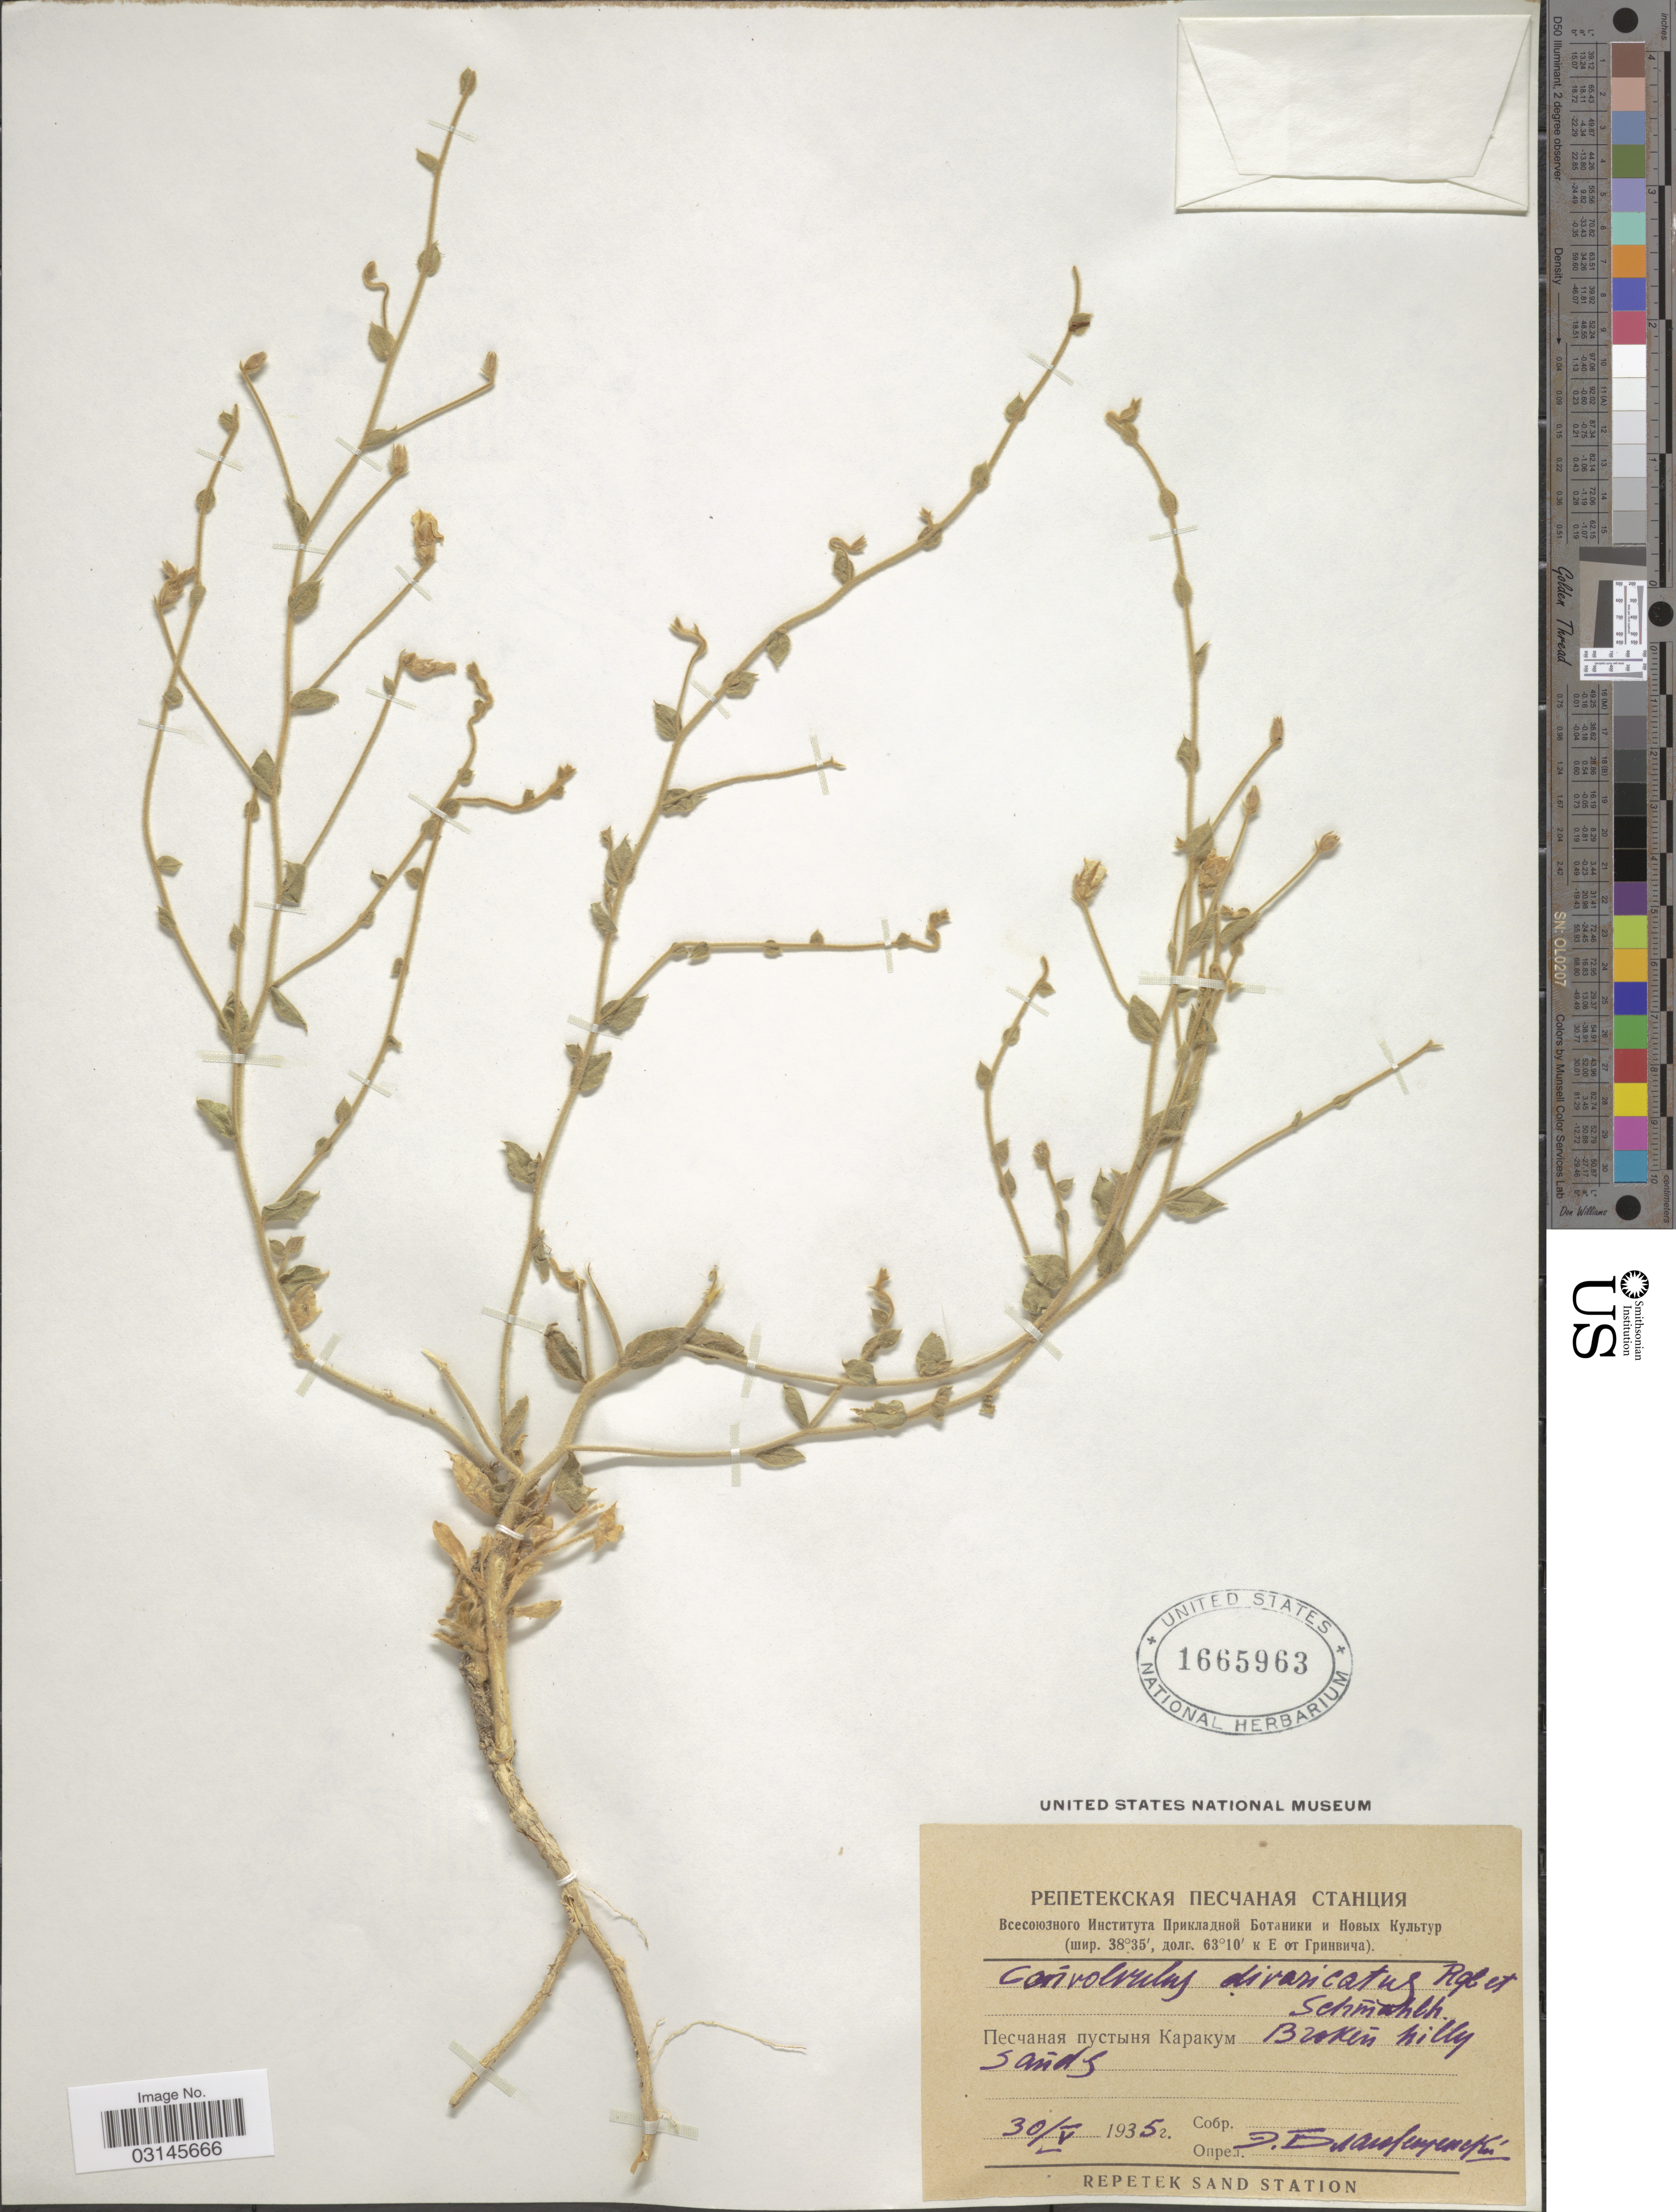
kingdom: Plantae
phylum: Tracheophyta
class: Magnoliopsida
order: Solanales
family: Convolvulaceae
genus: Convolvulus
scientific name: Convolvulus divaricatus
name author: (Schmalh.) Regel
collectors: E. Blagoveshenskiy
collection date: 1935-05-30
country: Uzbekistan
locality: Karakum Desert, Repetek.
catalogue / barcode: US 1665963